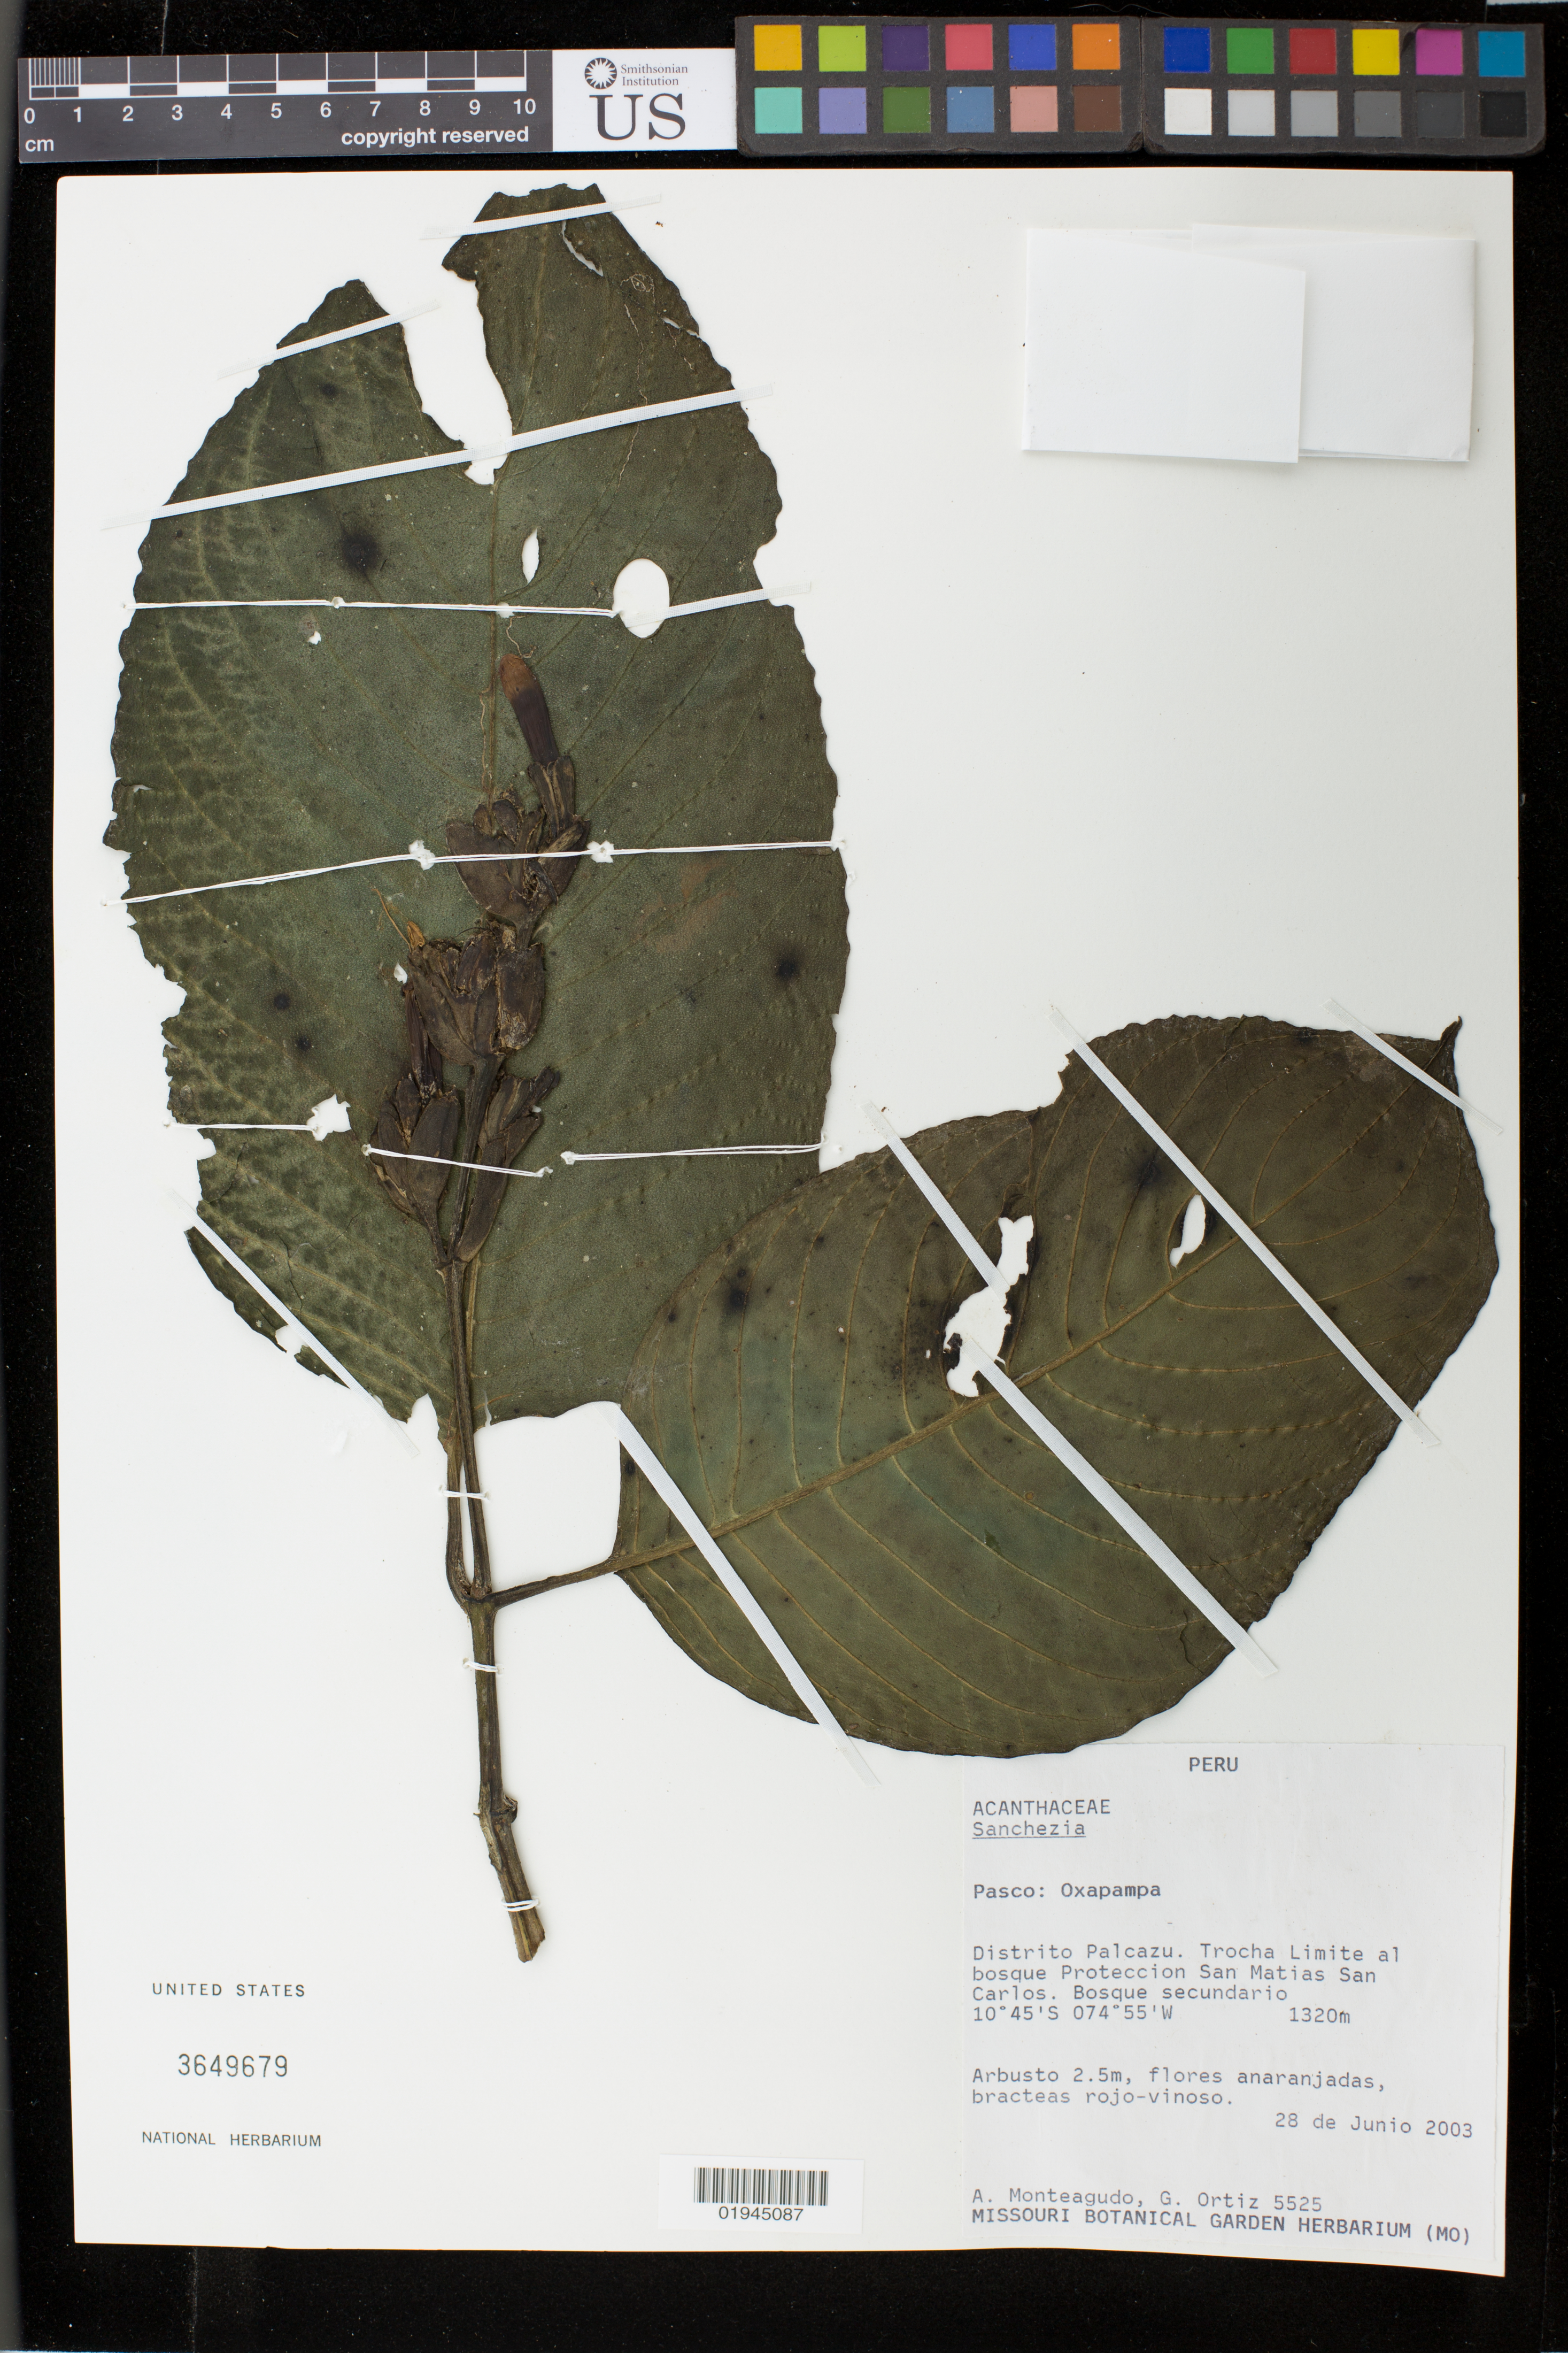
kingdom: Plantae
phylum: Tracheophyta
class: Magnoliopsida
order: Lamiales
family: Acanthaceae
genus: Sanchezia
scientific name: Sanchezia rubriflora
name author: Leonard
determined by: Azevedo, Igor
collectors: A. Monteagudo & G. Ortiz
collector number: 5525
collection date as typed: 28 Jun 2003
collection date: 2003-06-28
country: Peru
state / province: Pasco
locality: Pasco: Oxapampa. Distrito Palcazu, trocha limite al bosque Proteccion San Matias San Carlos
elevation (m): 1320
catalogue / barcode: US 3649679